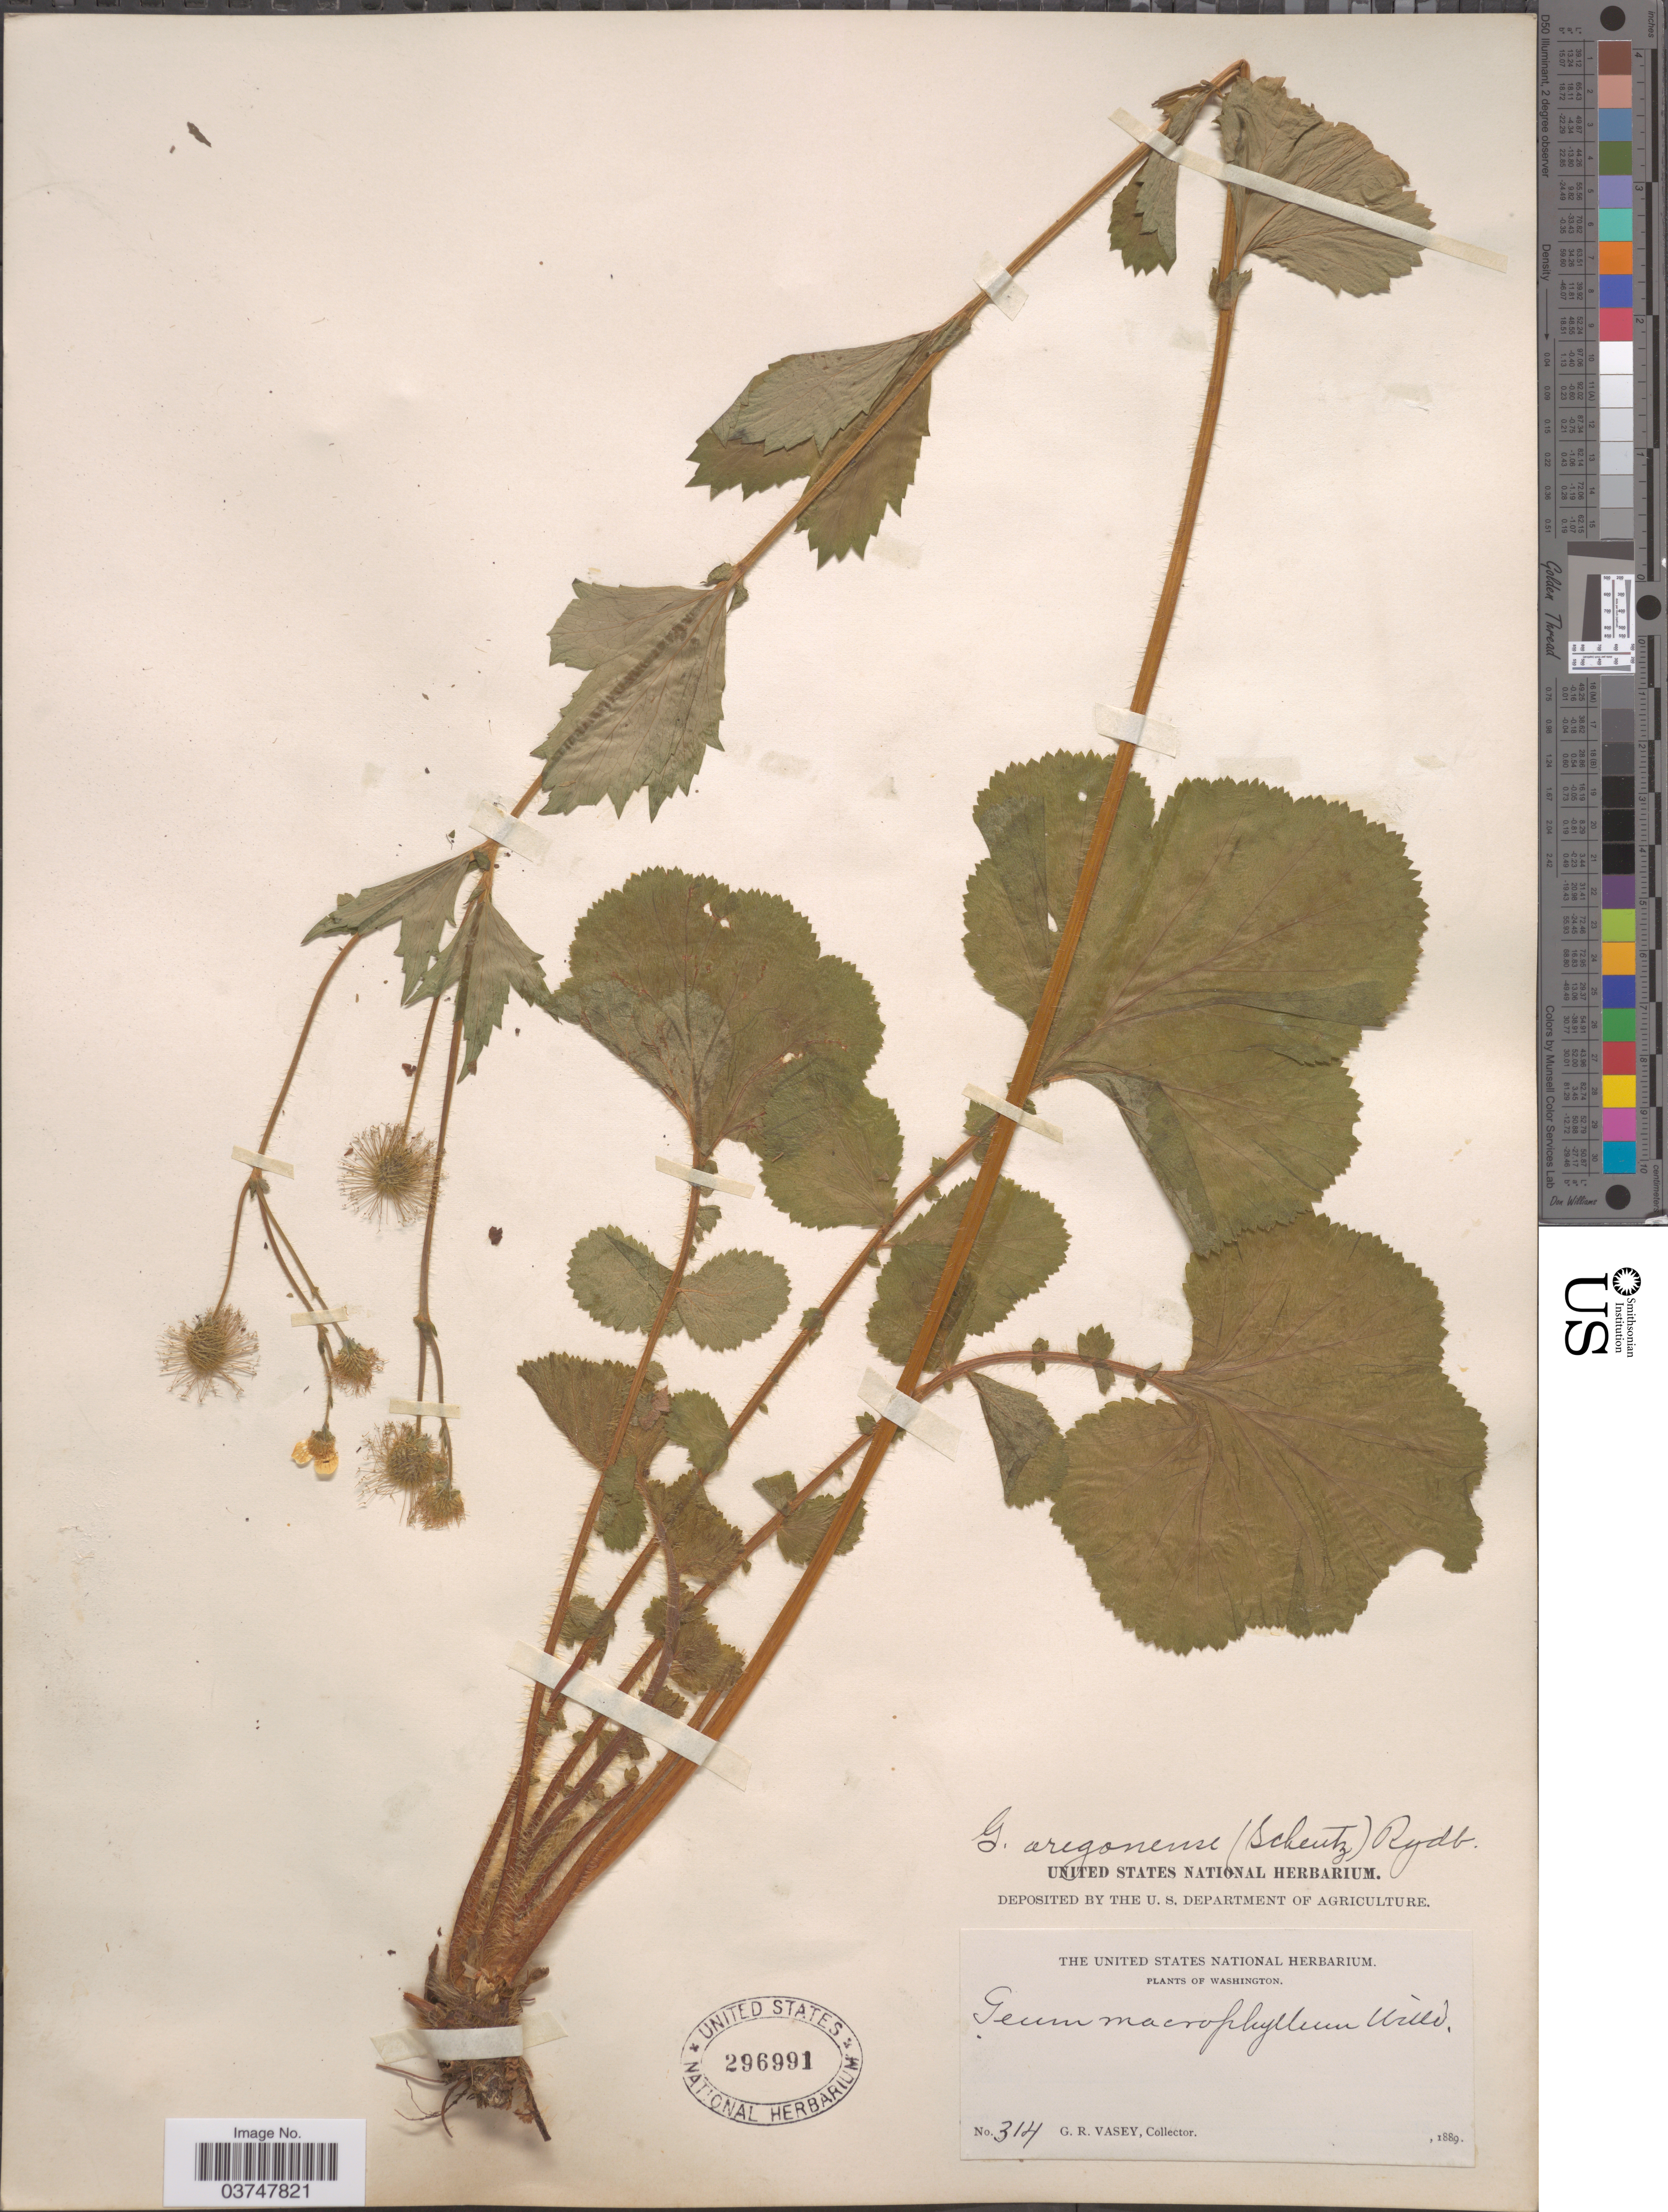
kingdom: Plantae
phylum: Tracheophyta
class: Magnoliopsida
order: Rosales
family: Rosaceae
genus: Geum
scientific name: Geum oregonense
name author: Rydb.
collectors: G. R. Vasey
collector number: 314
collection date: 1889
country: United States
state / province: Washington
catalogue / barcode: US 296991